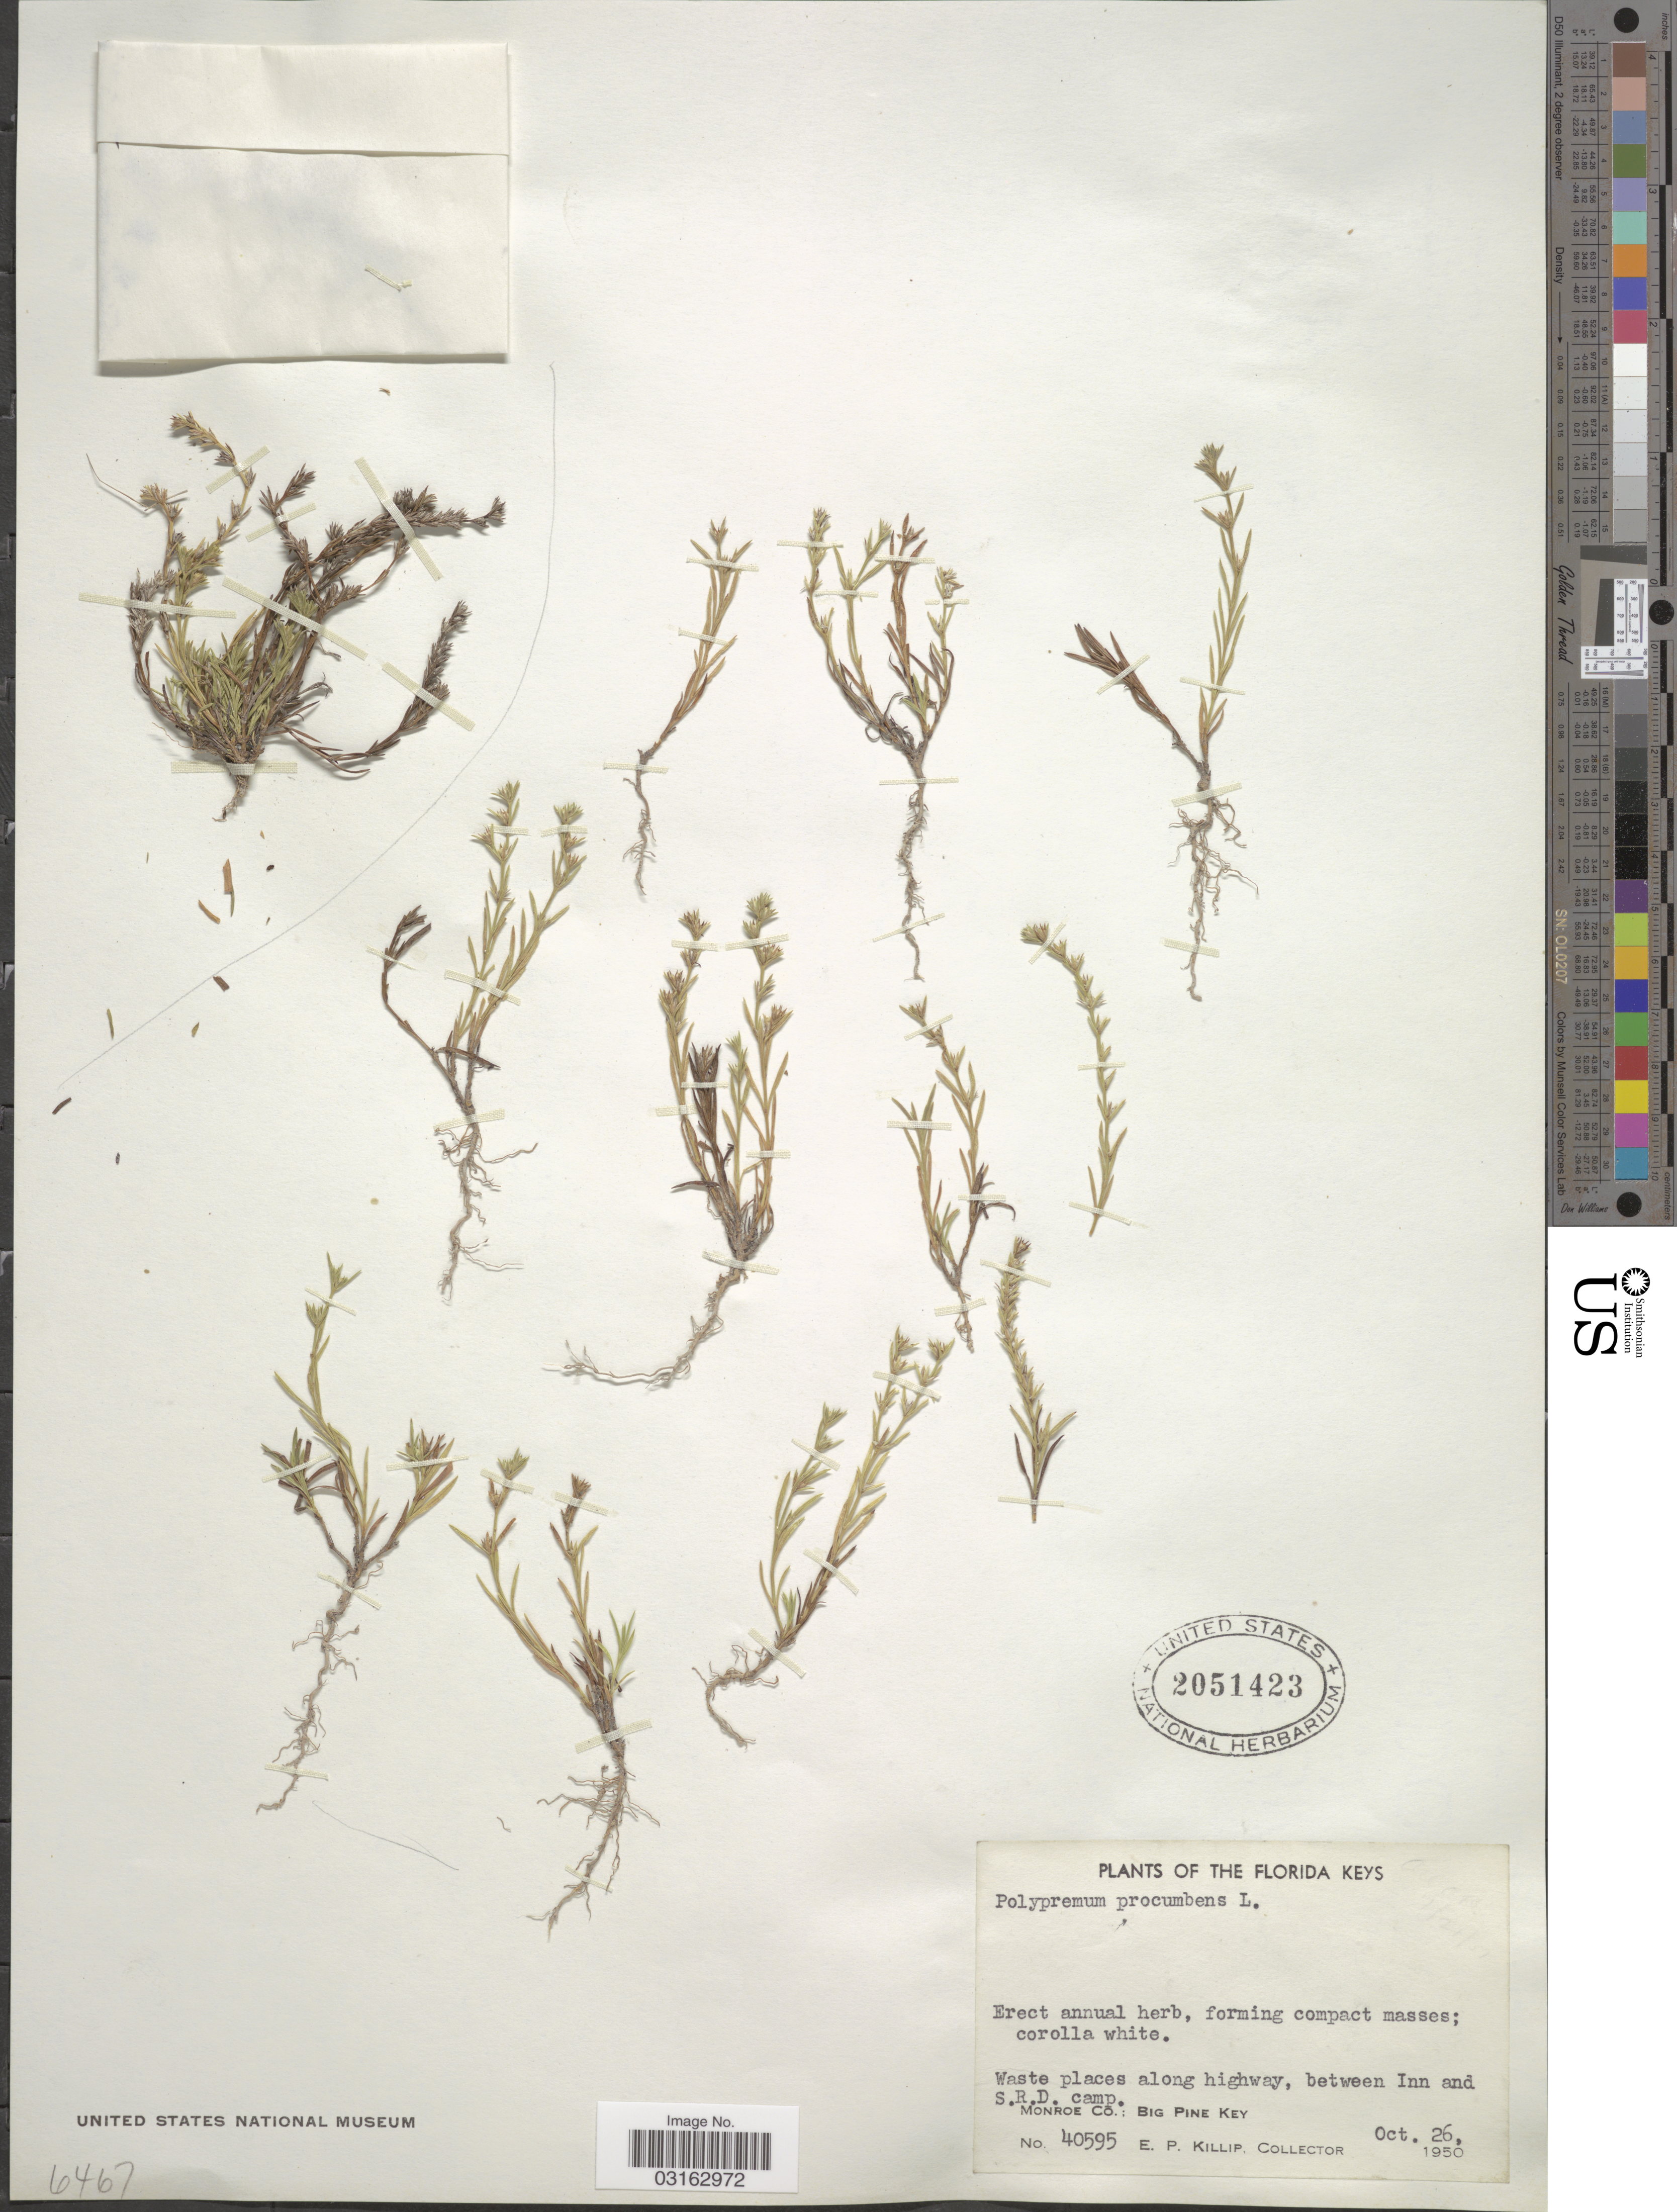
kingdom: Plantae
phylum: Tracheophyta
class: Magnoliopsida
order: Lamiales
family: Tetrachondraceae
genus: Polypremum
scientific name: Polypremum procumbens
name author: L.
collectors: E. P. Killip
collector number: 40595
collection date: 1950-10-26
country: United States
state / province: Florida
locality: The Florida Keys, Waste places along highway, between Inn and S.R.D. camp. Monroe Co.: Big Pine Key.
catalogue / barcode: US 2051423